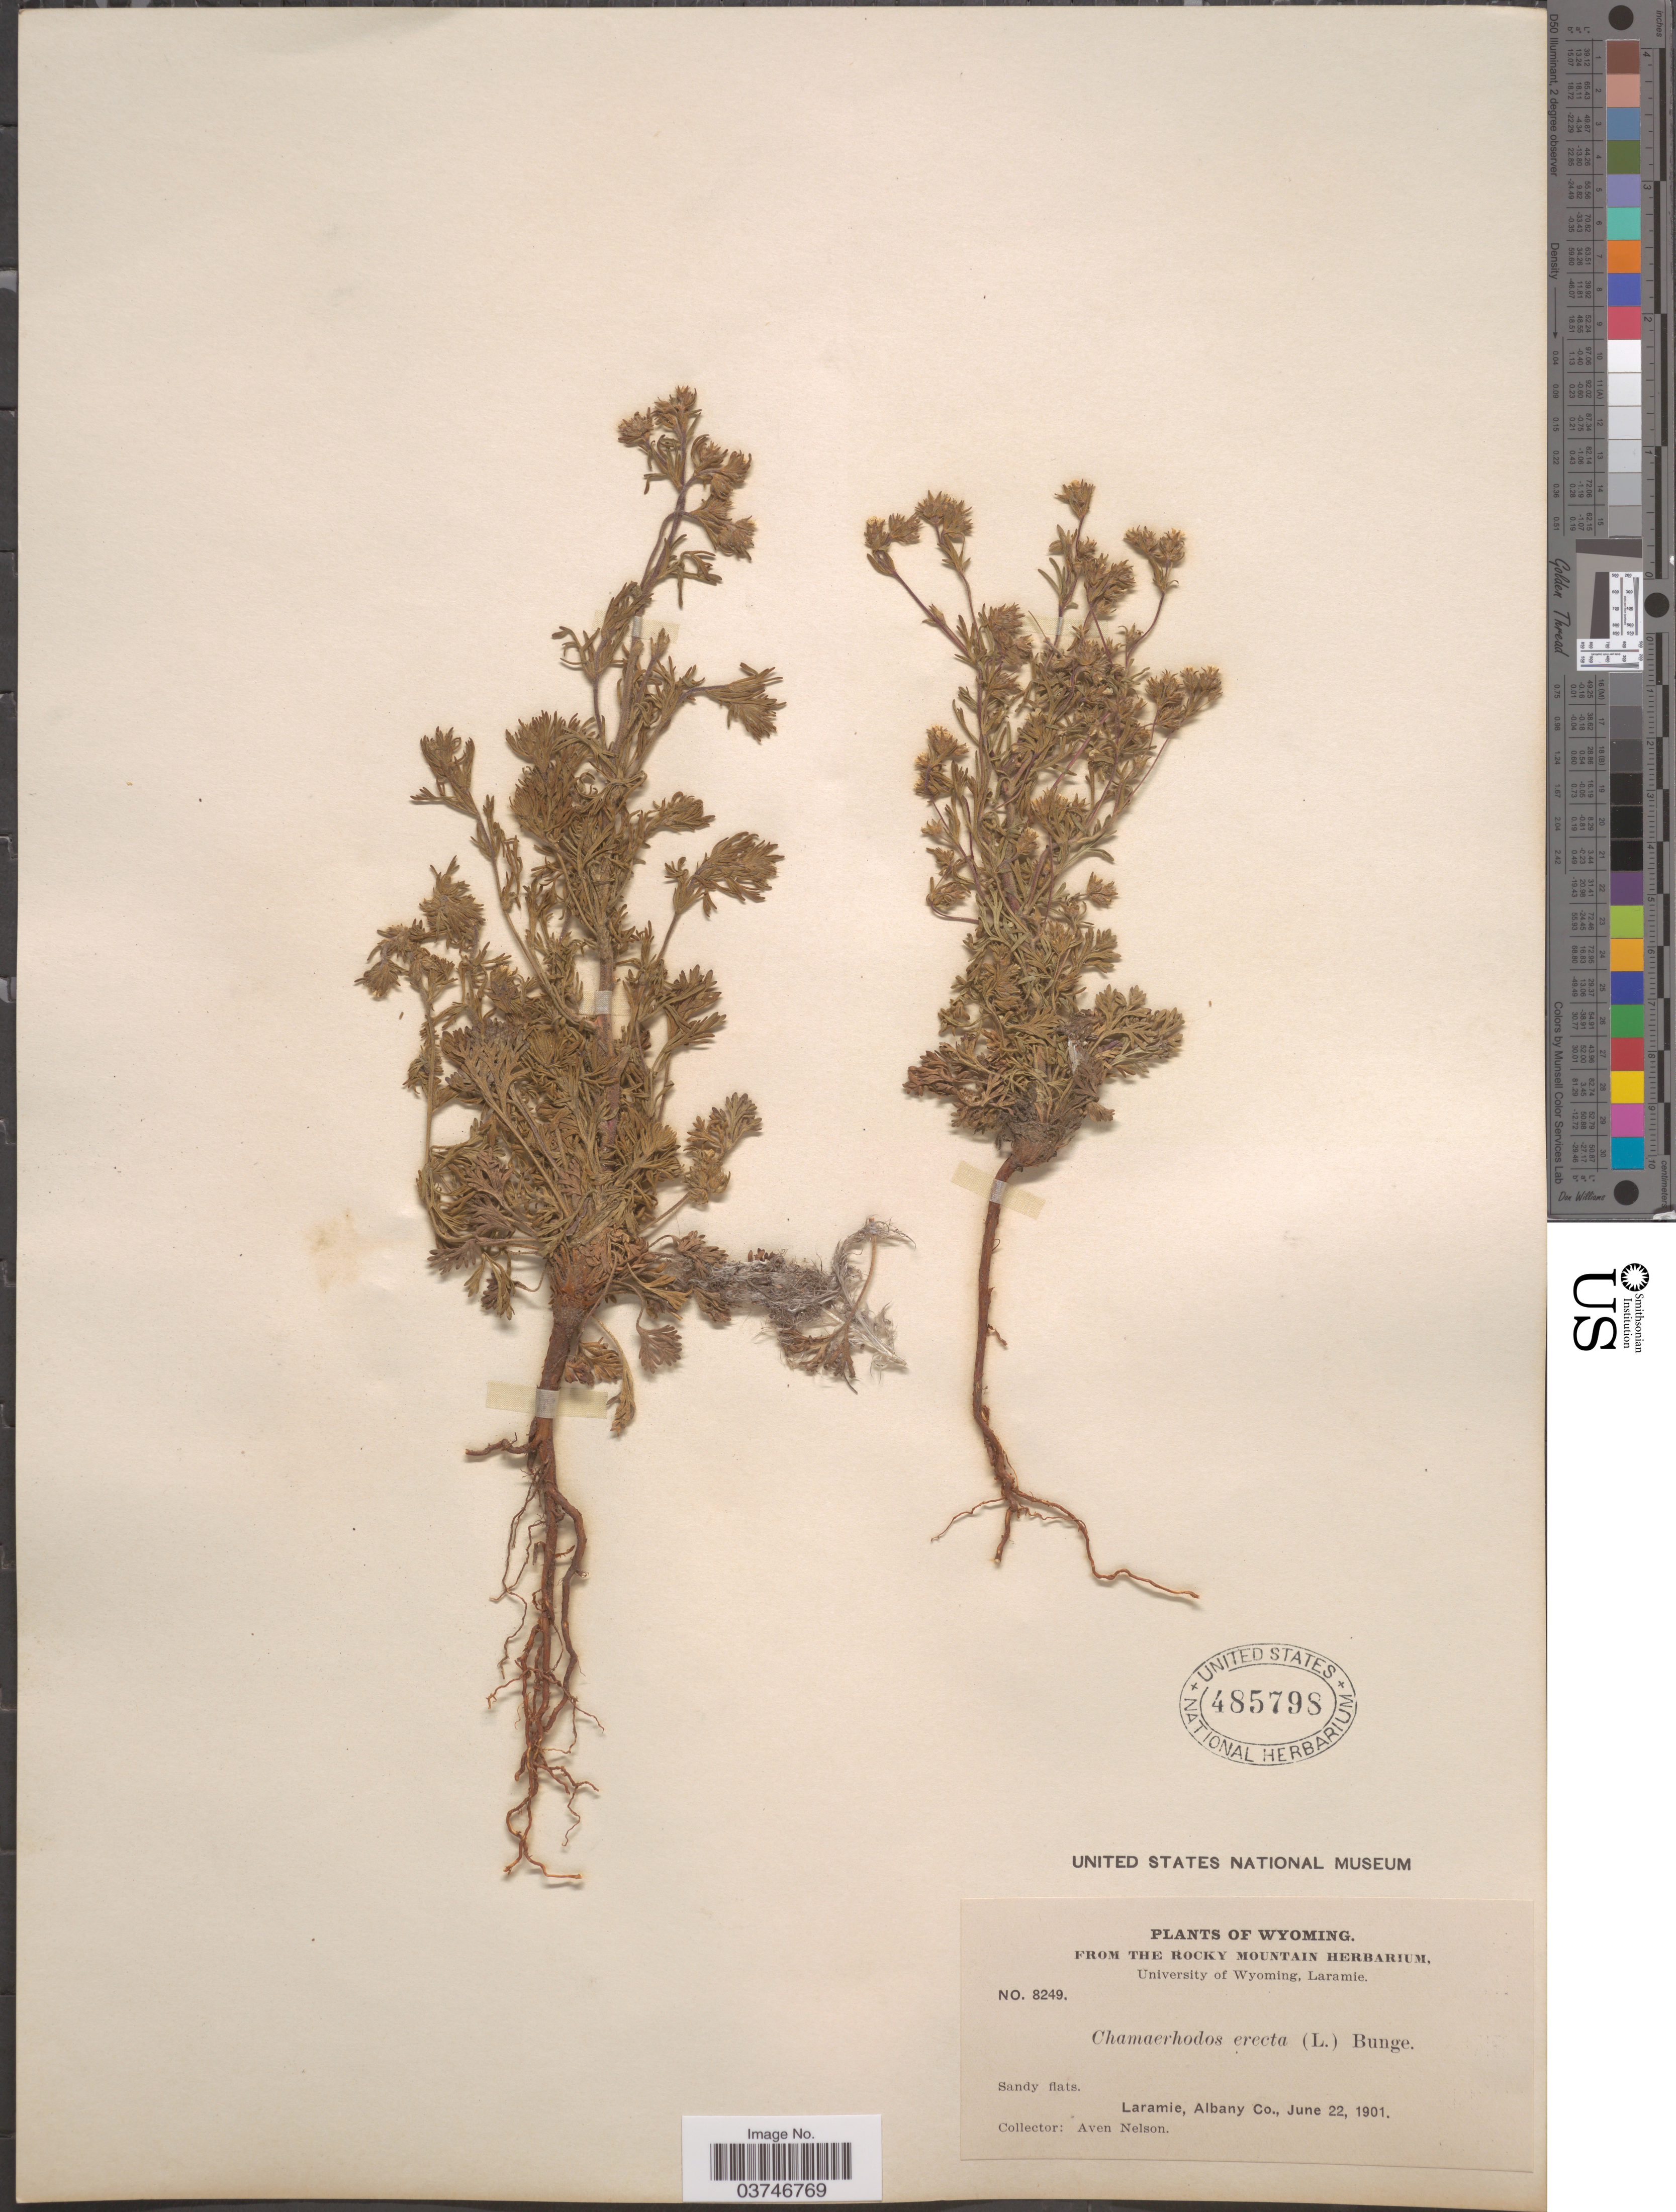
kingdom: Plantae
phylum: Tracheophyta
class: Magnoliopsida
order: Rosales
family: Rosaceae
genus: Chamaerhodos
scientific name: Chamaerhodos erecta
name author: (L.) Bunge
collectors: A. Nelson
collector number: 8249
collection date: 1901-06-22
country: United States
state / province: Wyoming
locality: Laramie, Albany Co.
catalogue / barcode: US 485798